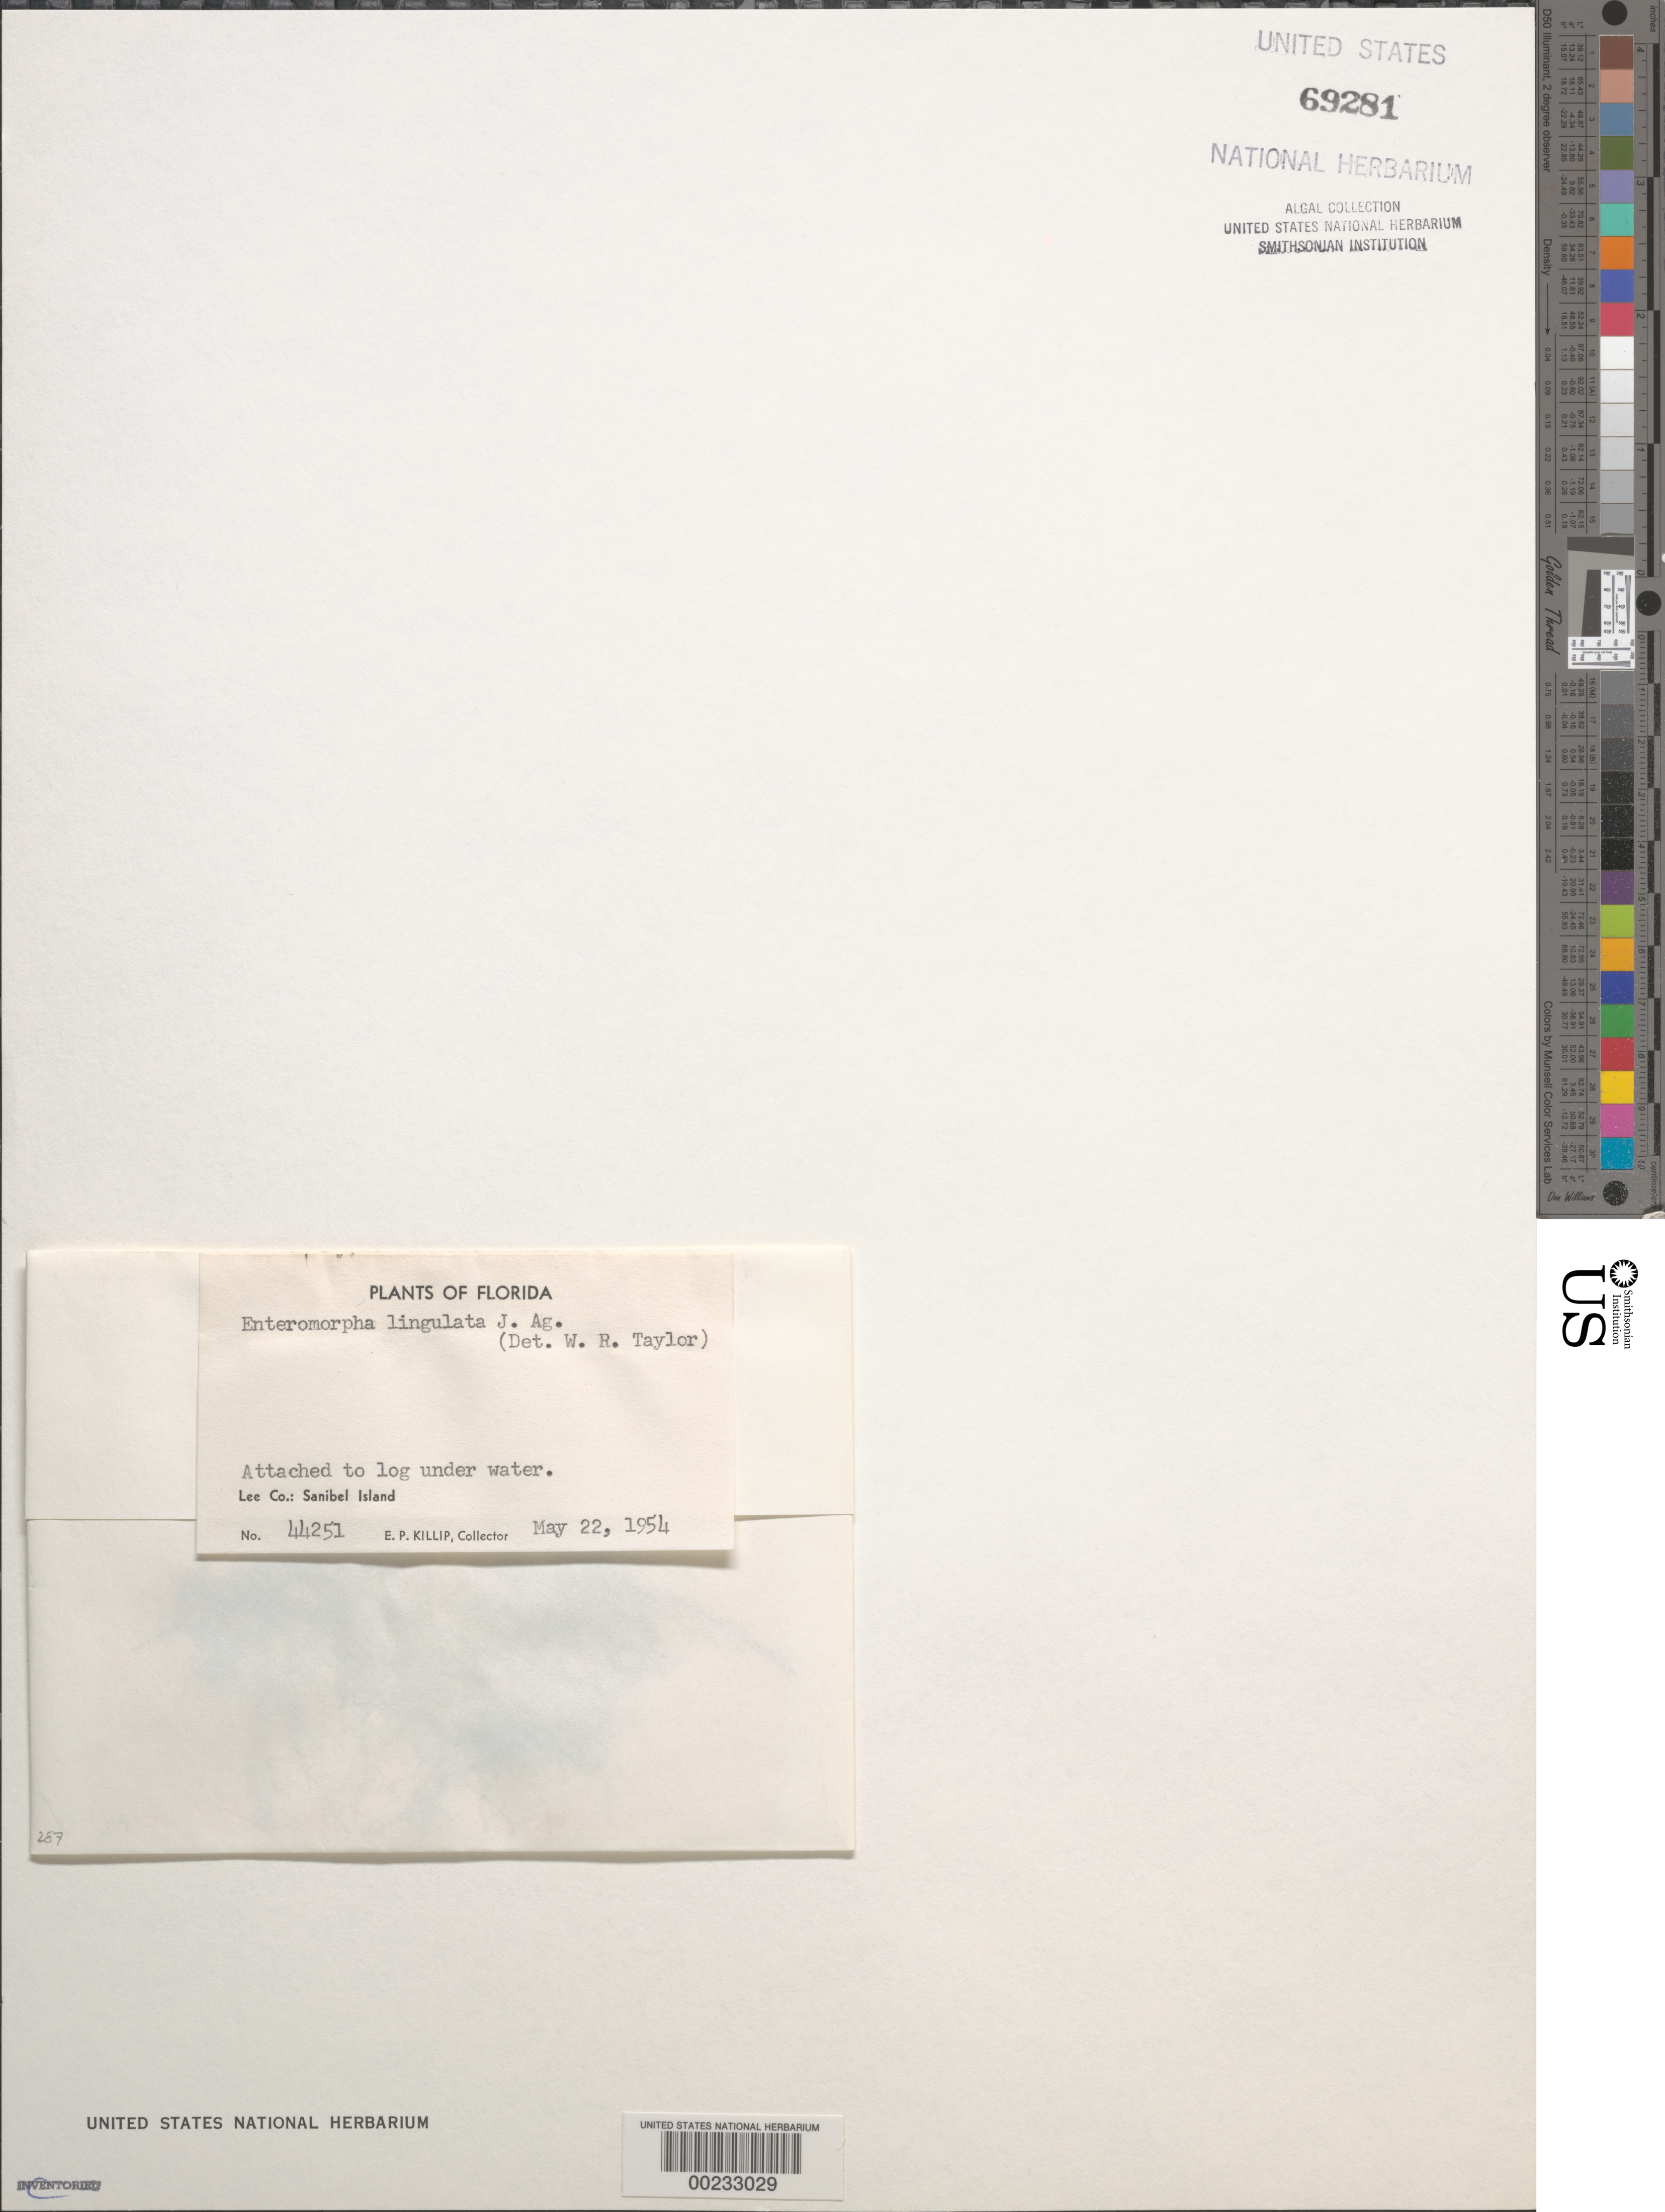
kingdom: Plantae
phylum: Chlorophyta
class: Ulvophyceae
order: Ulvales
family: Ulvaceae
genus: Ulva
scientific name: Ulva flexuosa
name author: Wulfen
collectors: E. P. Killip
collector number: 44251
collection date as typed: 22 May 1954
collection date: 1954-05-22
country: United States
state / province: Florida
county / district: Lee County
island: Sanibel Island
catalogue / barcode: US 69281